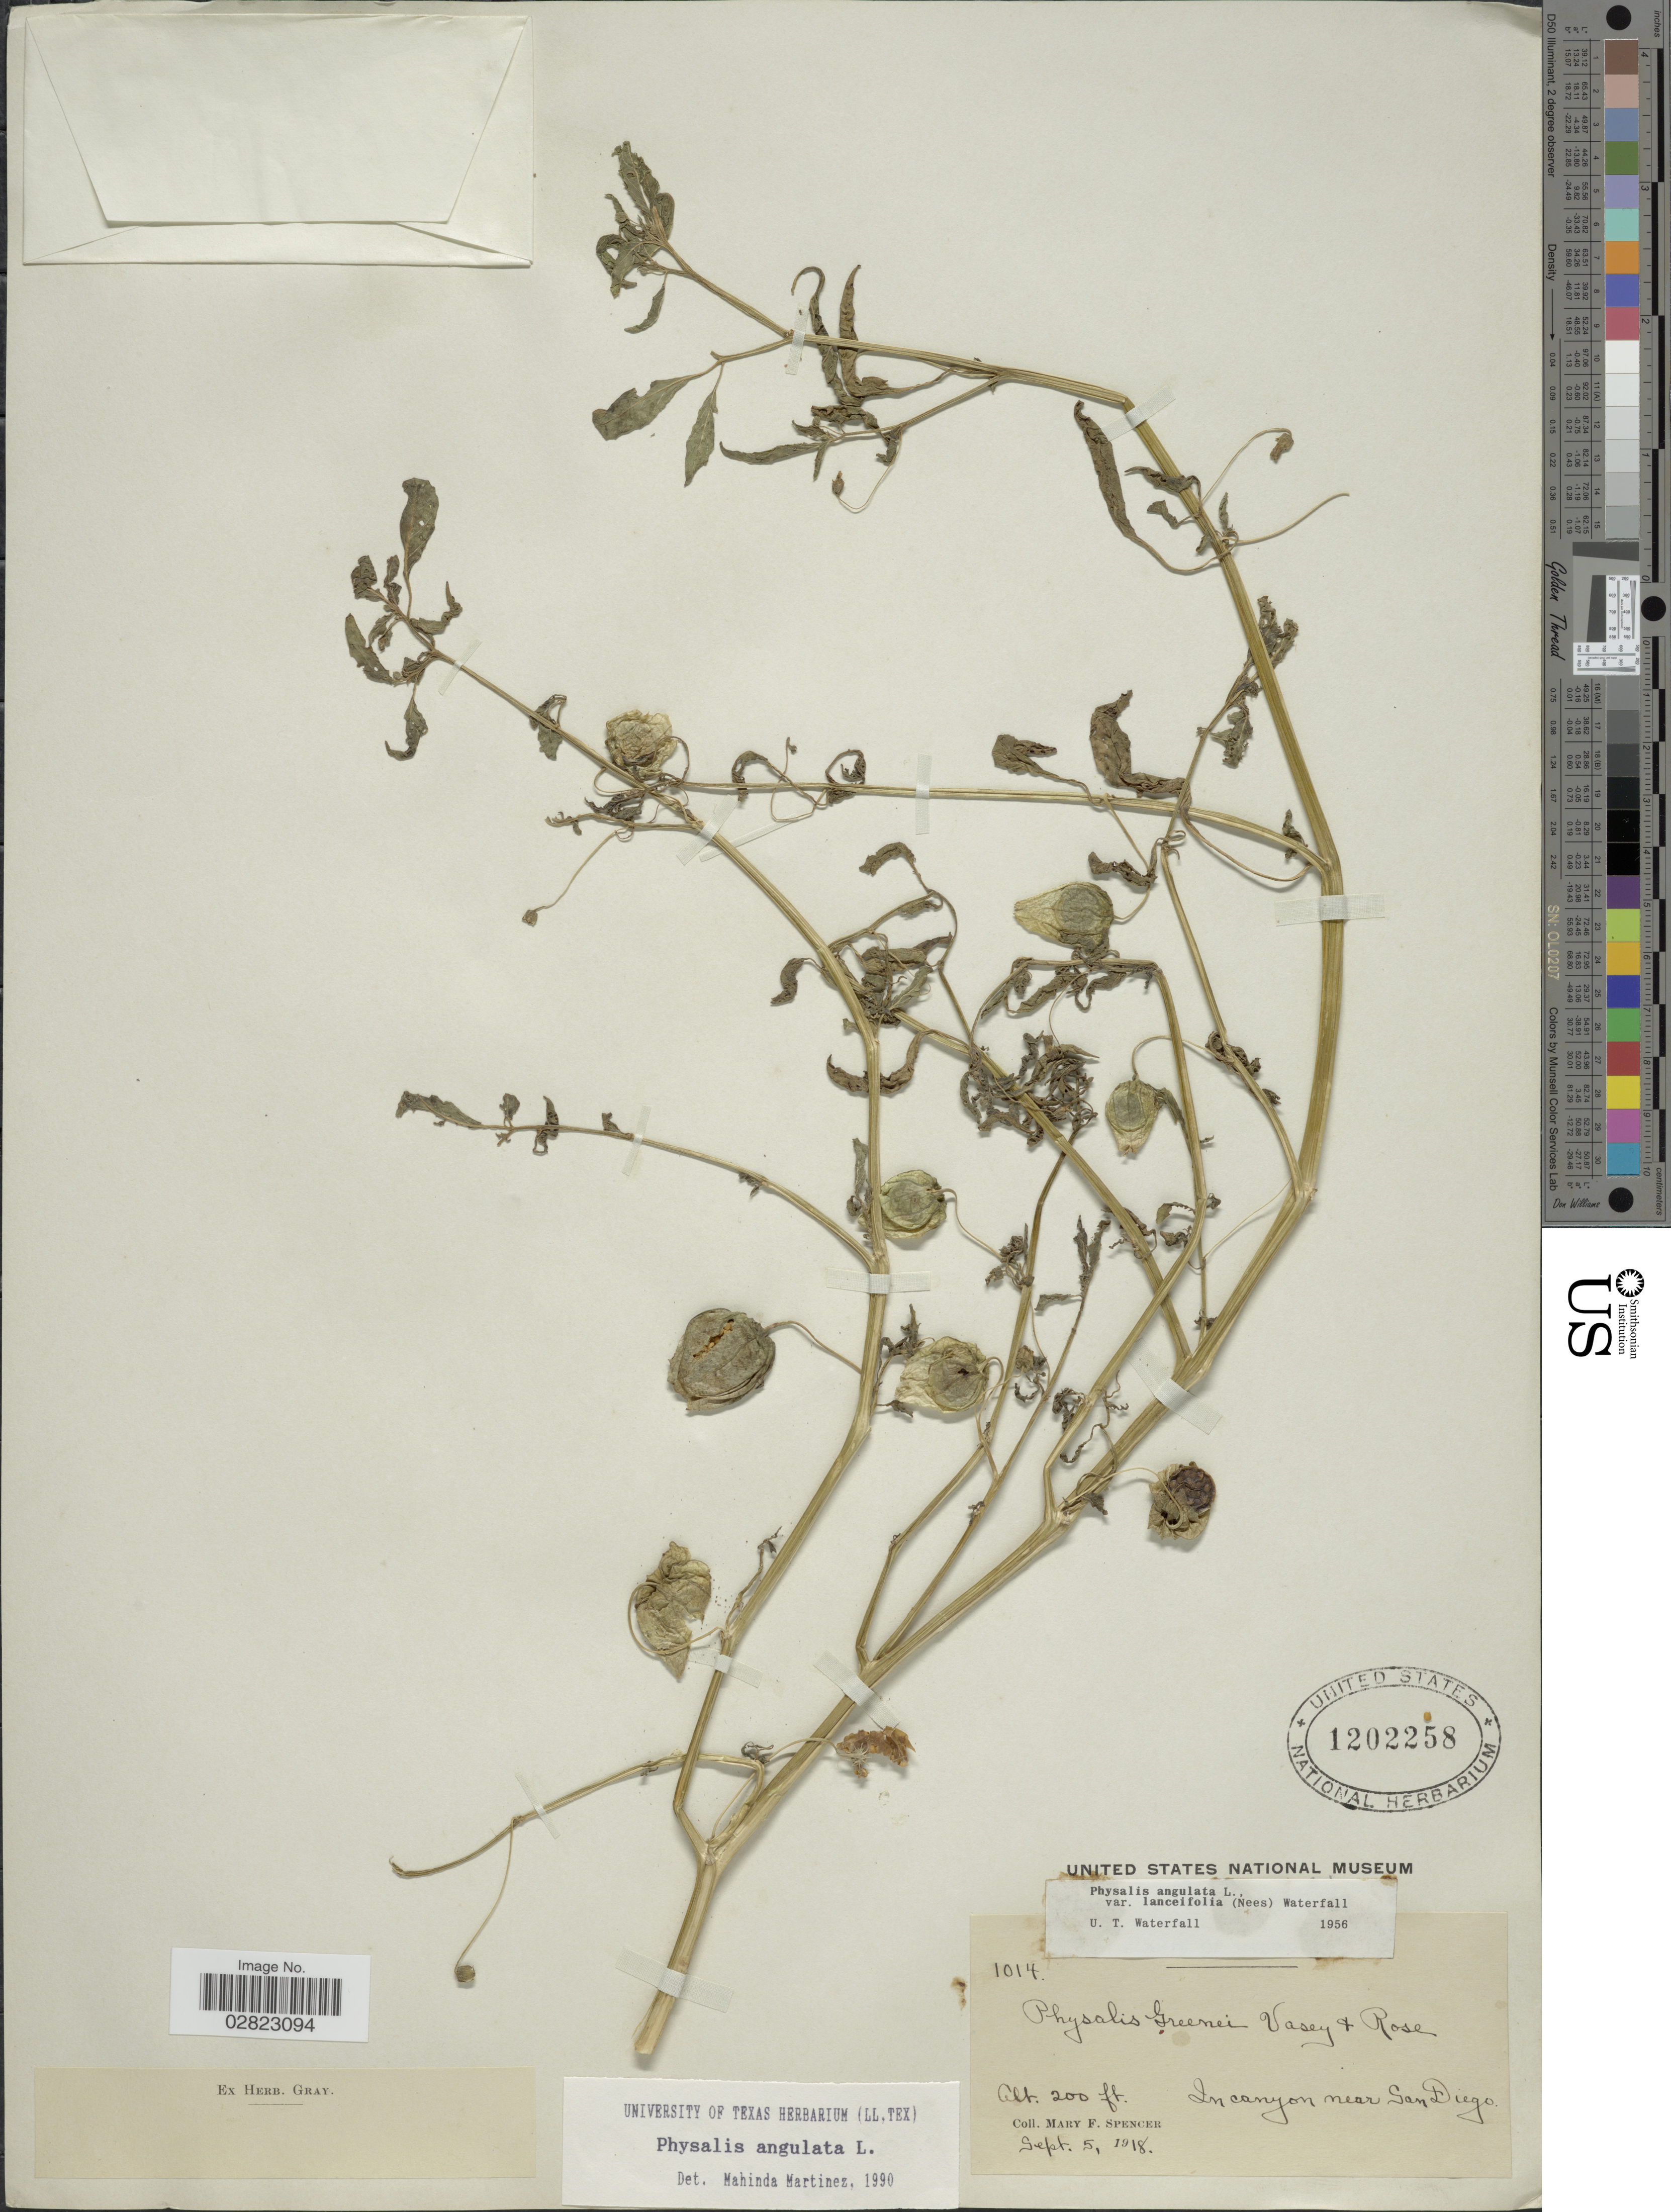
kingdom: Plantae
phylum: Tracheophyta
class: Magnoliopsida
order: Solanales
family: Solanaceae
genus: Physalis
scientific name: Physalis angulata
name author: L.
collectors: M. Spencer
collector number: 1014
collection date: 1918-09-05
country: United States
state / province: California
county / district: San Diego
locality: In canyon near San Diego.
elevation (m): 61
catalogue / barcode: US 1202258